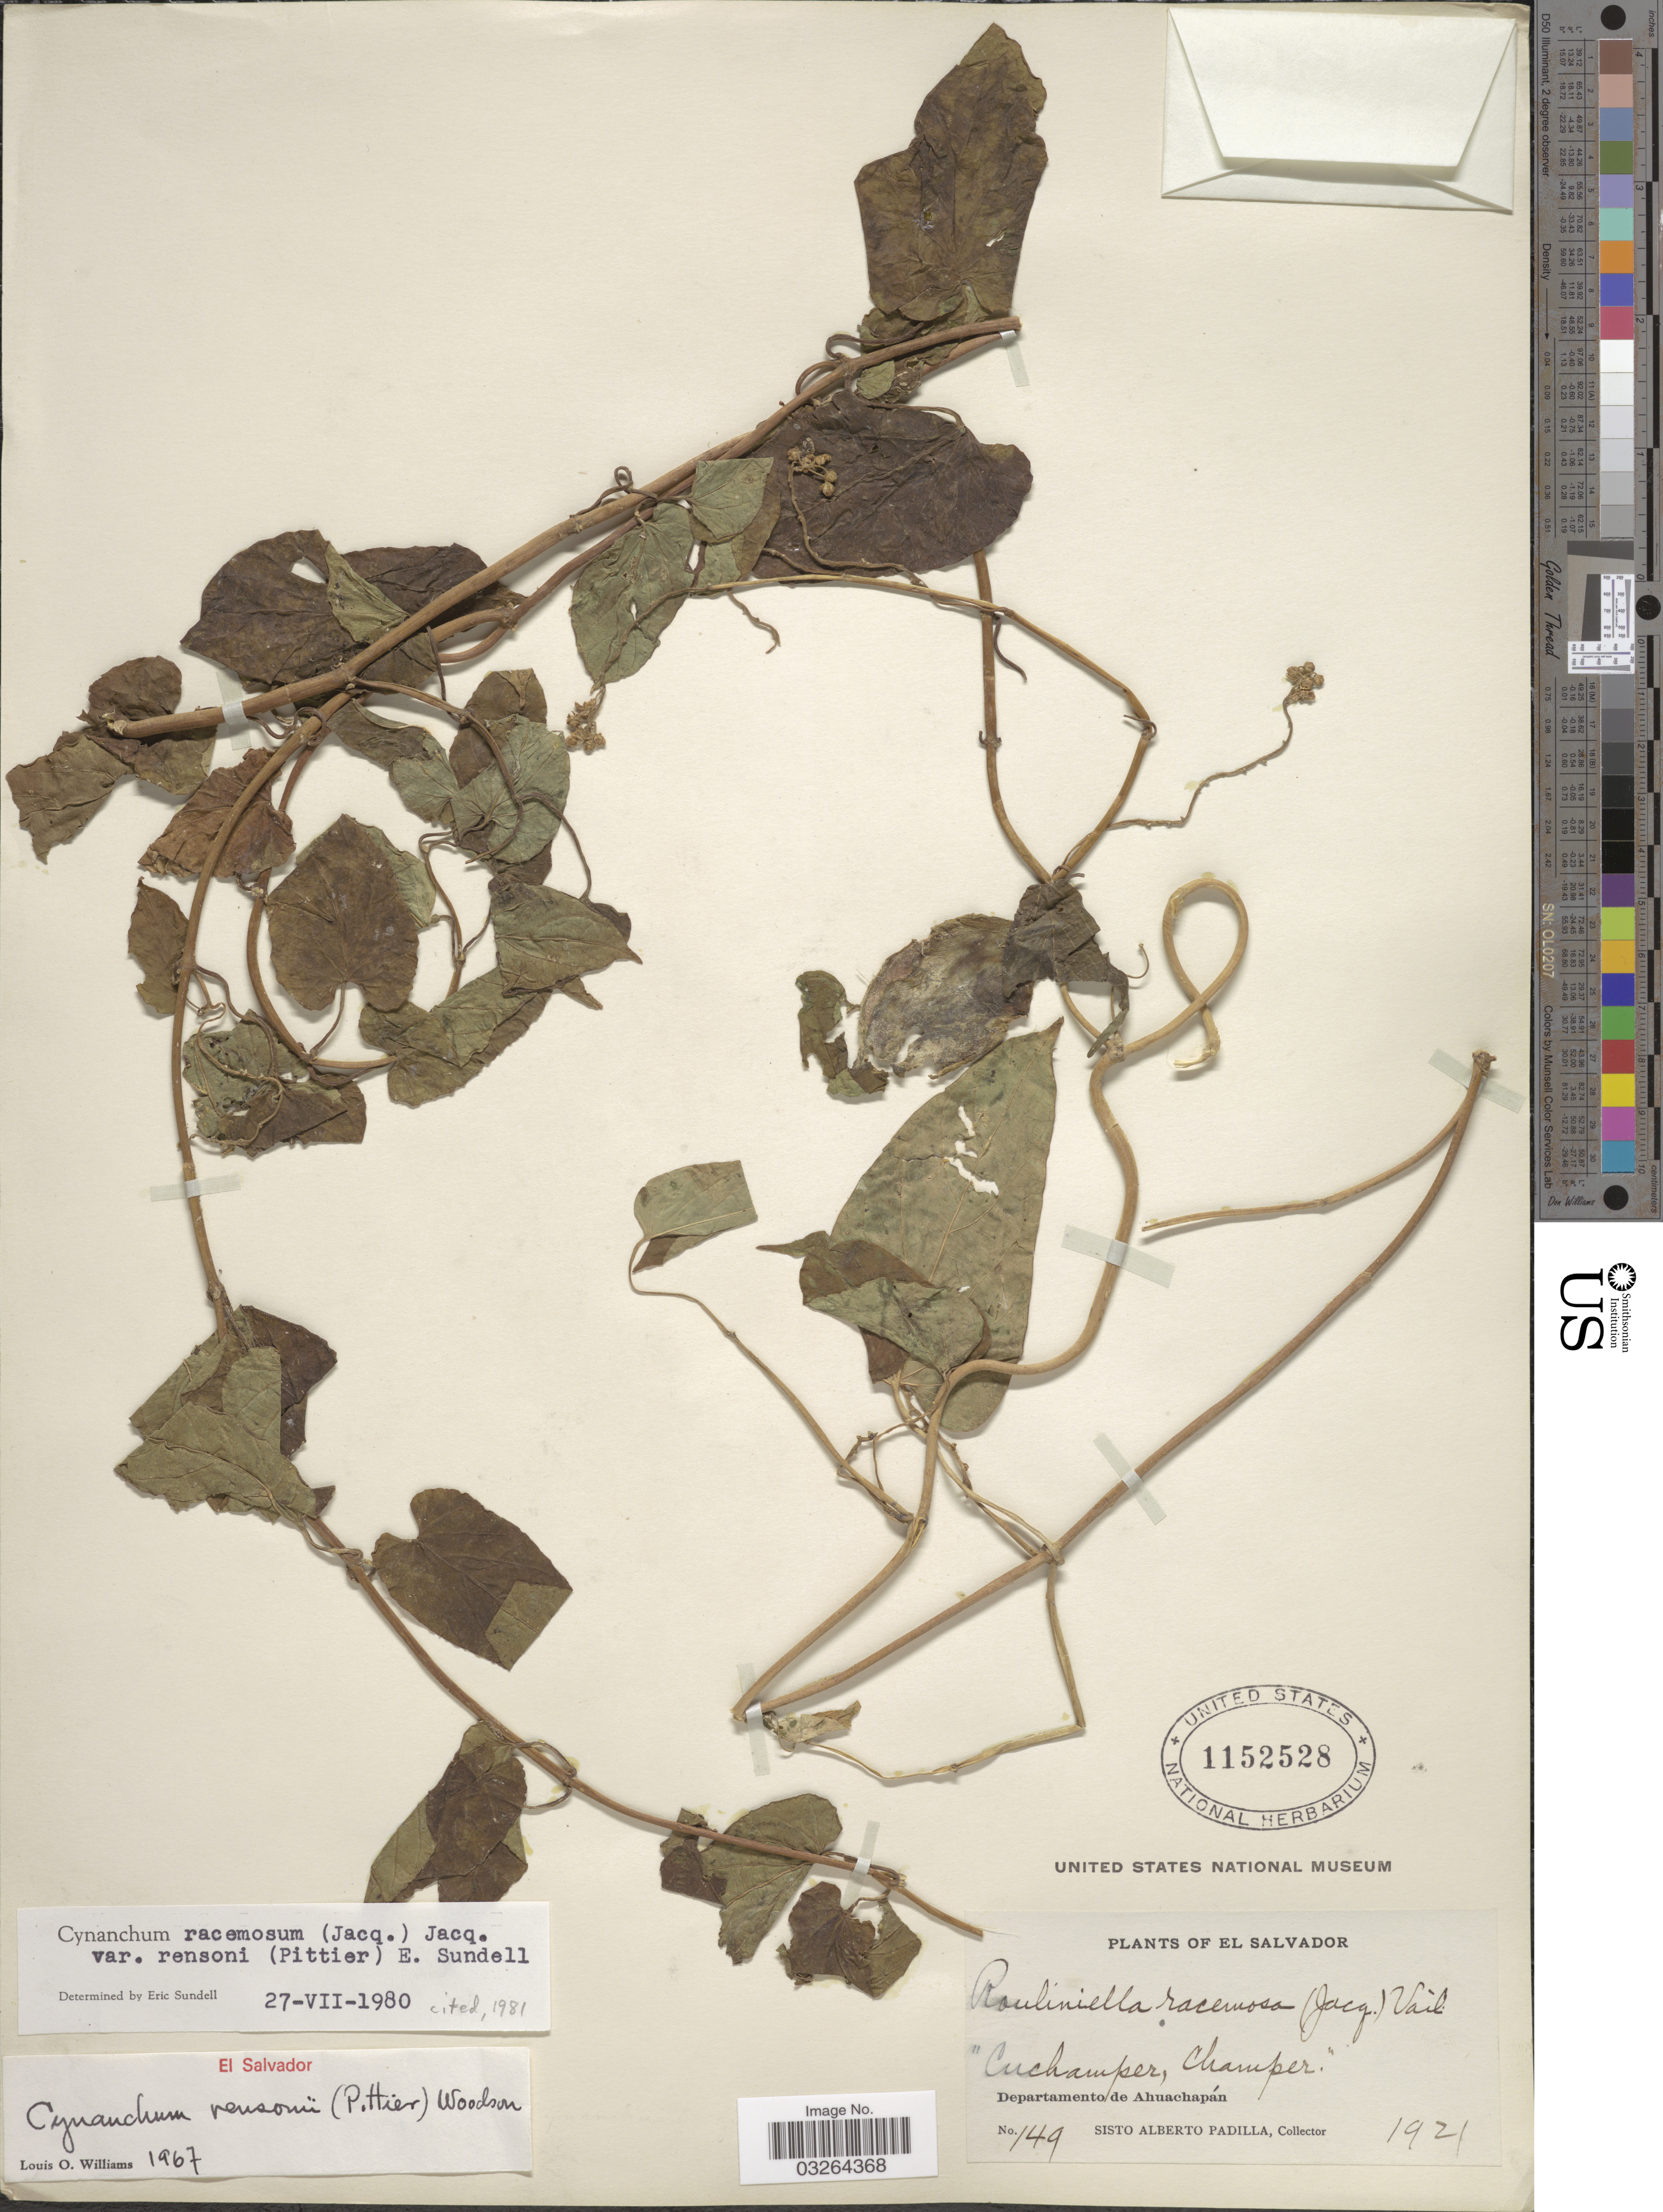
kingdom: Plantae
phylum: Tracheophyta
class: Magnoliopsida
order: Gentianales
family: Apocynaceae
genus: Cynanchum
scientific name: Cynanchum racemosum var. rensonii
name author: (Pittier) Sundell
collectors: S. A. Padilla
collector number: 149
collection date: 1921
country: El Salvador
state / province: Ahuachapan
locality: Departamento de Ahuachapán.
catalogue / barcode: US 1152528